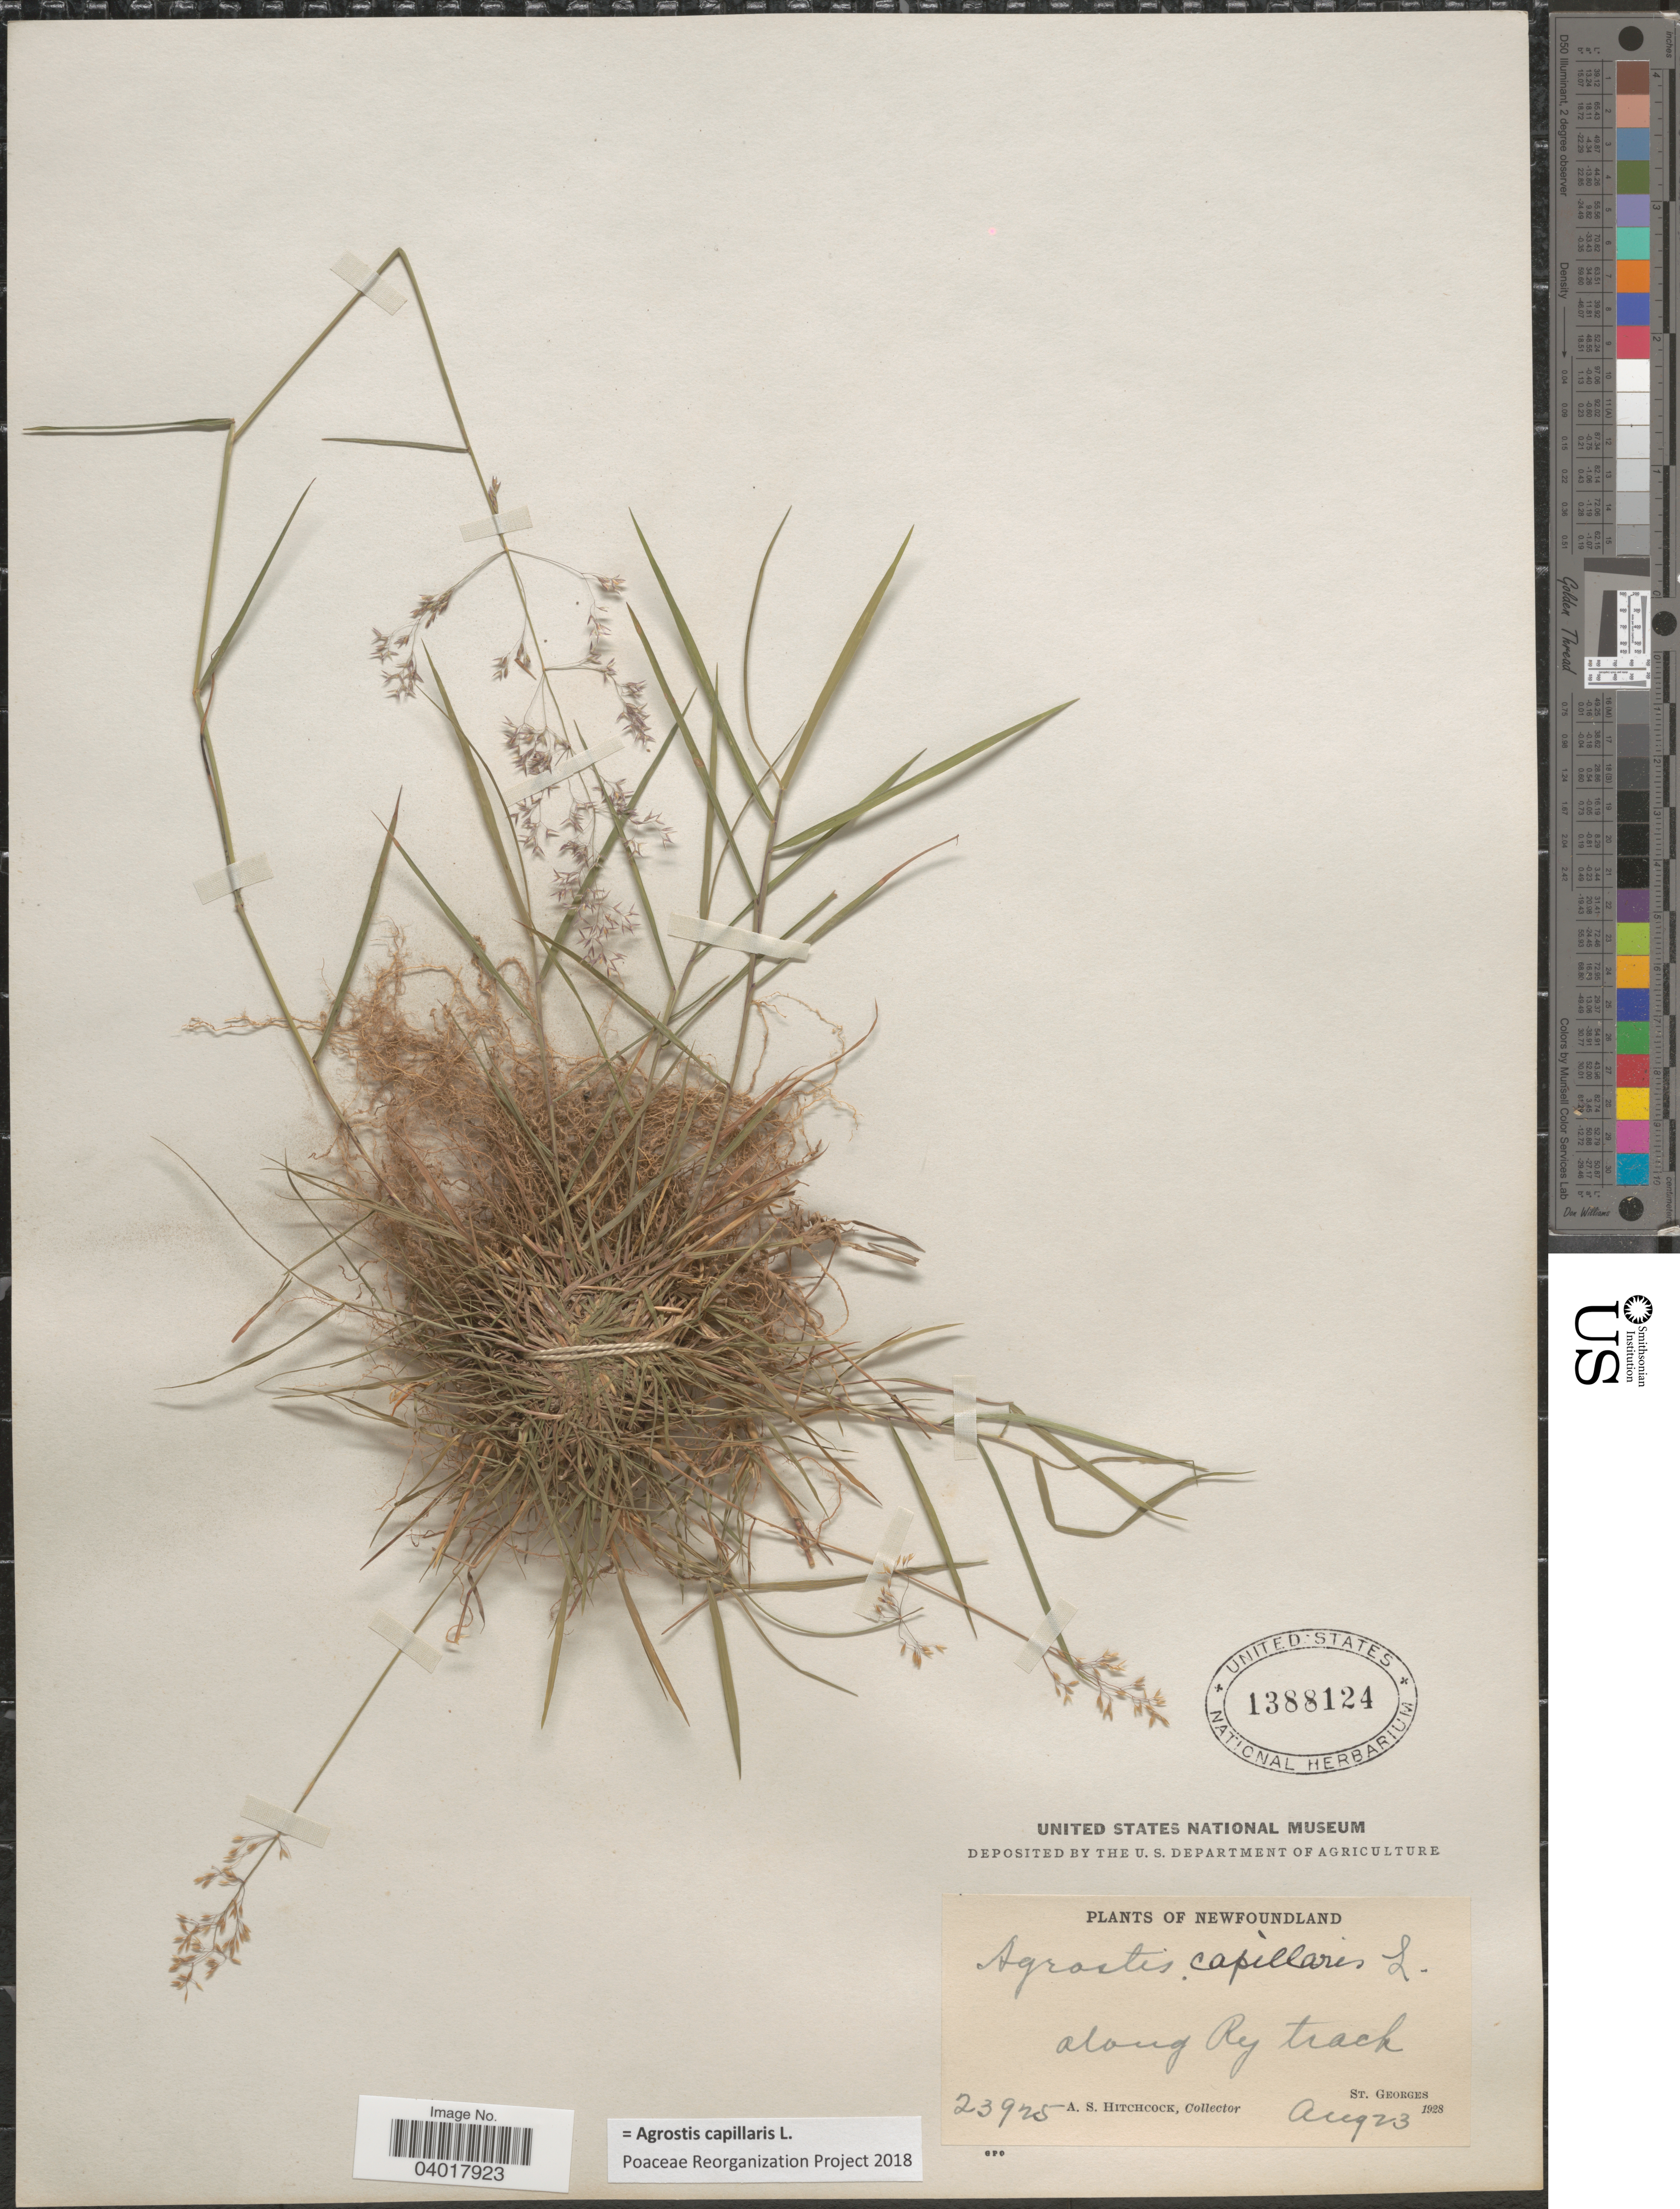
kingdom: Plantae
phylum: Tracheophyta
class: Liliopsida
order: Poales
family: Poaceae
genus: Agrostis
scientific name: Agrostis capillaris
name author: L.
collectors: A. S. Hitchcock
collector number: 23925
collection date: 1928-08-23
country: Canada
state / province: Newfoundland and Labrador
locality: Along Ry track. St. Georges.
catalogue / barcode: US 1388124